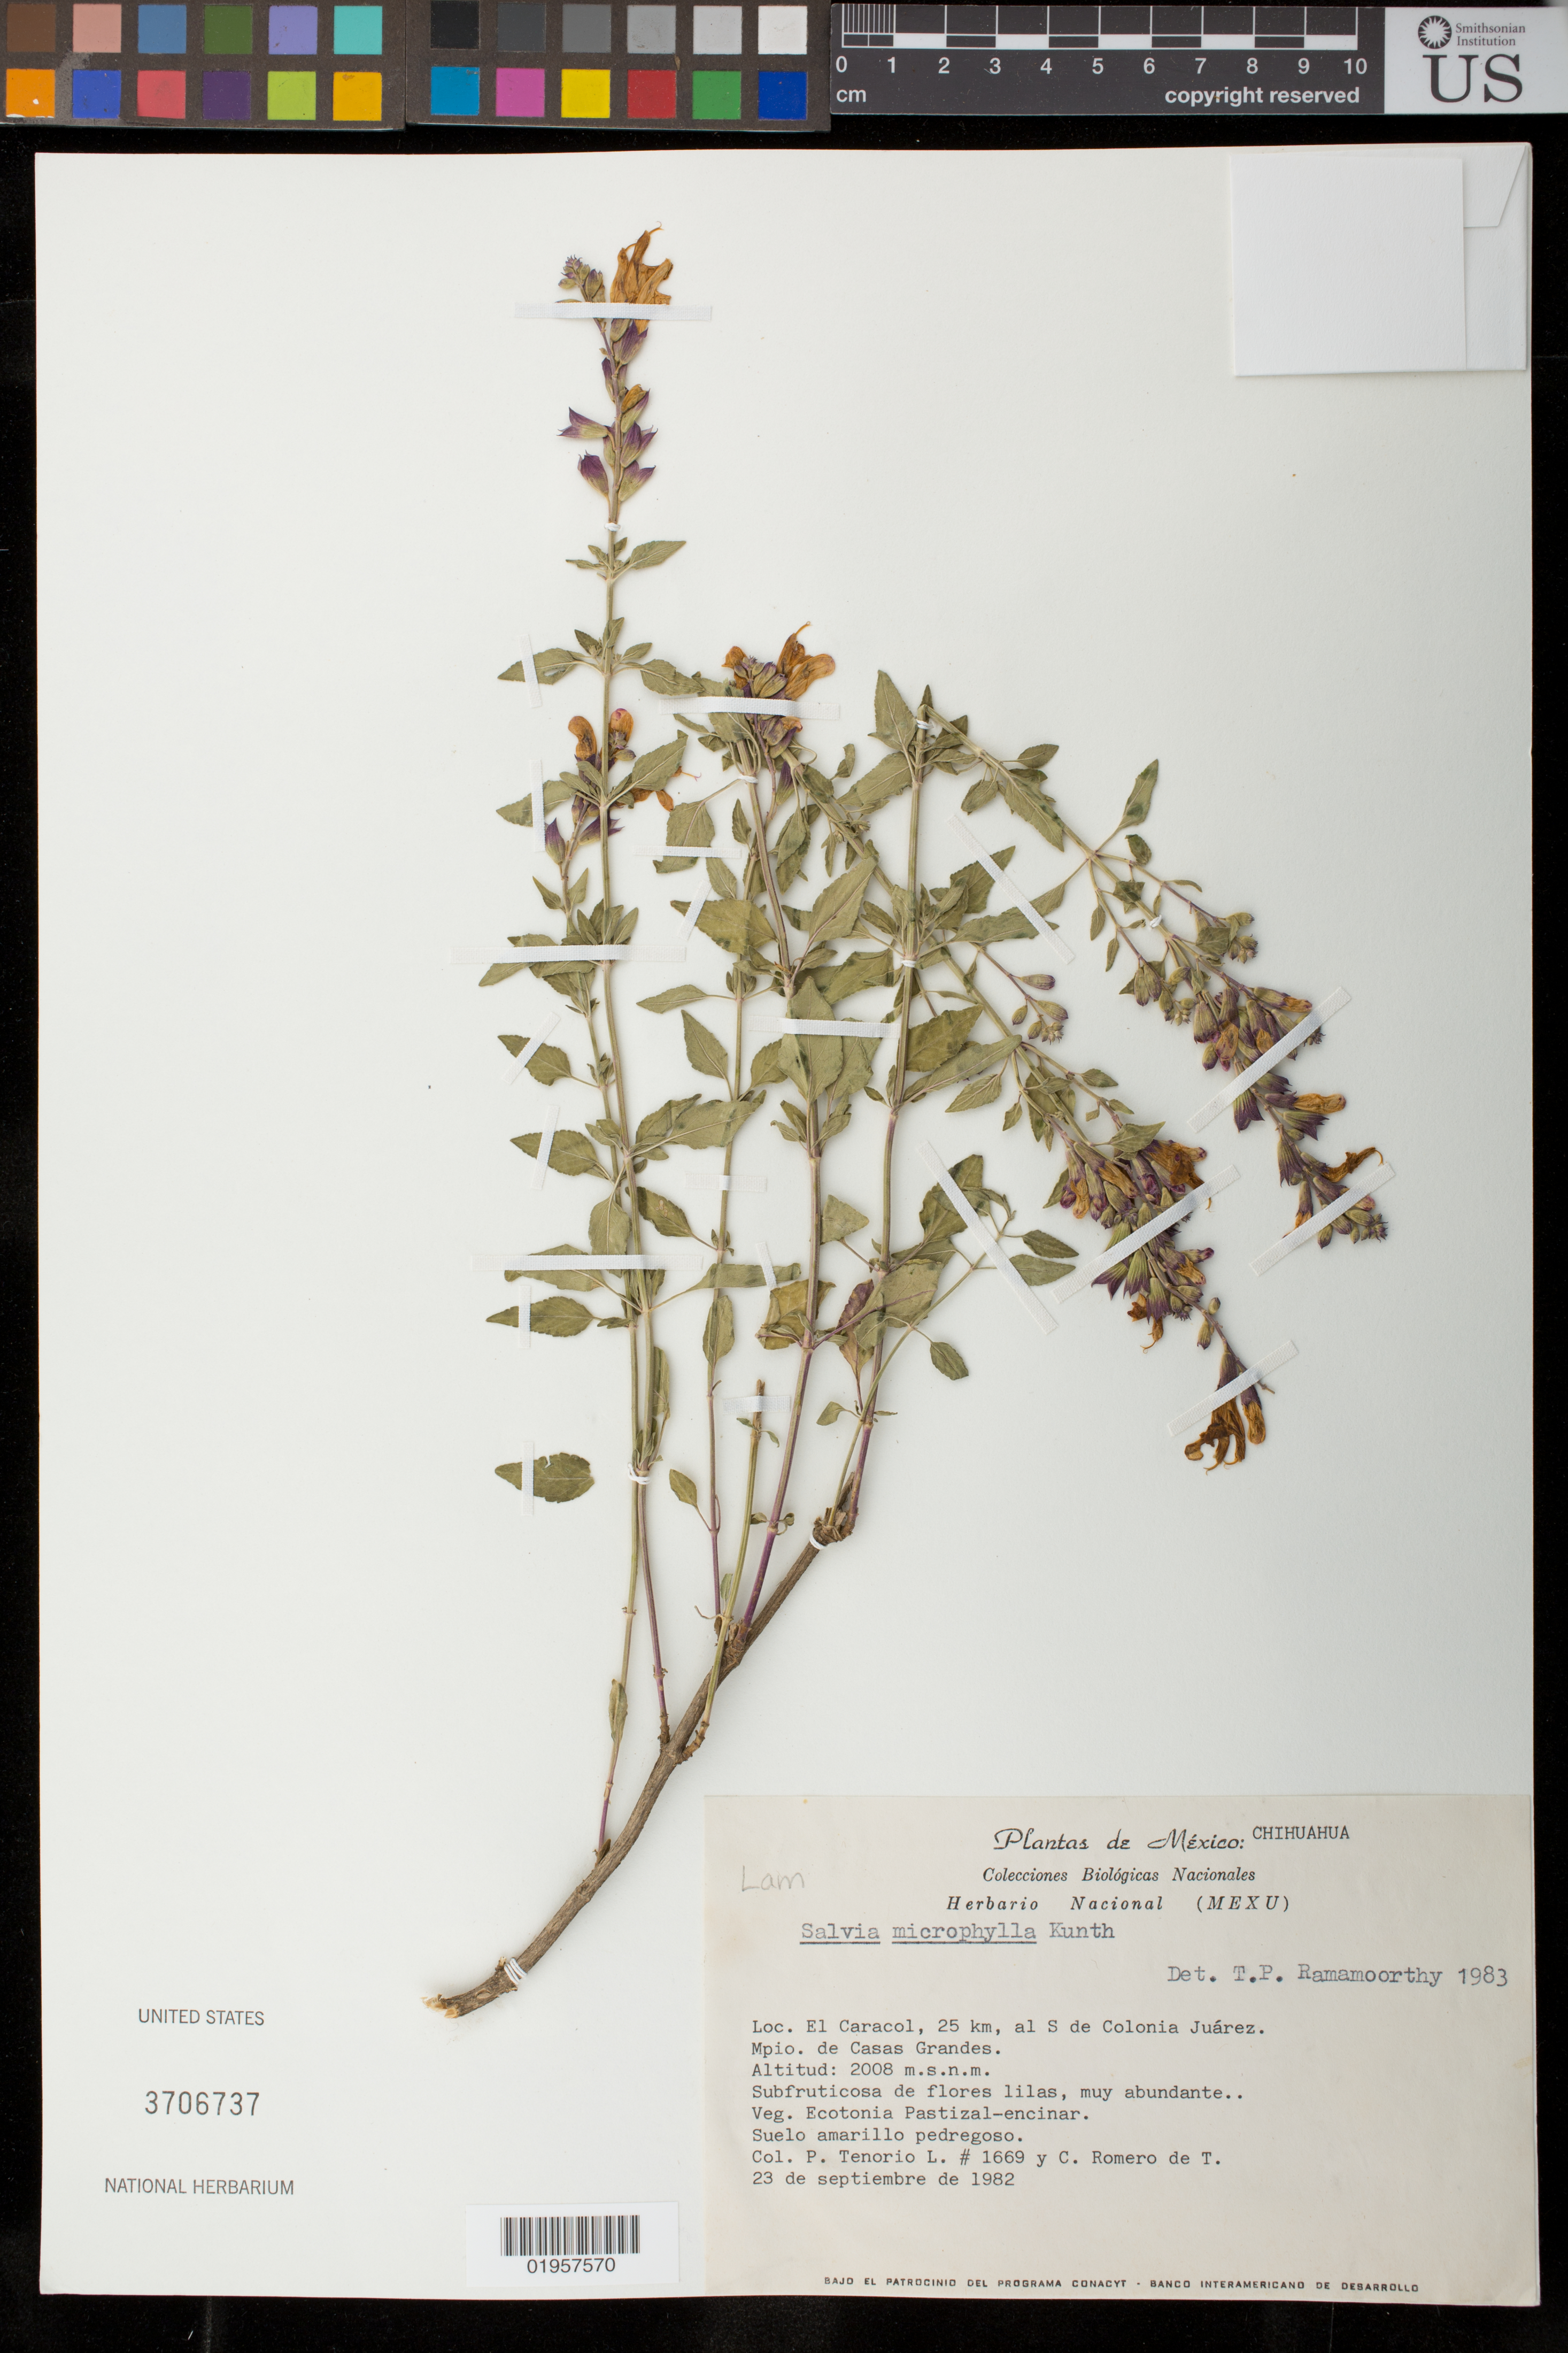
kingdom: Plantae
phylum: Tracheophyta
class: Magnoliopsida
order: Lamiales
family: Lamiaceae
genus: Salvia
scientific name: Salvia microphylla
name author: Kunth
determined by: Ramamoorthy, T. P.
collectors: P. Tenorio Lezama & C. Romero de T.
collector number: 1669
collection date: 1982-09-23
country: Mexico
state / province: Chihuahua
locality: Mpio. Casas Grandes; El Caracol, 25 km al S de Colonia Juárez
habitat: Ecotonia pastizal-encinar; muy abundante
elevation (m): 2008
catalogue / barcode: US 3706737